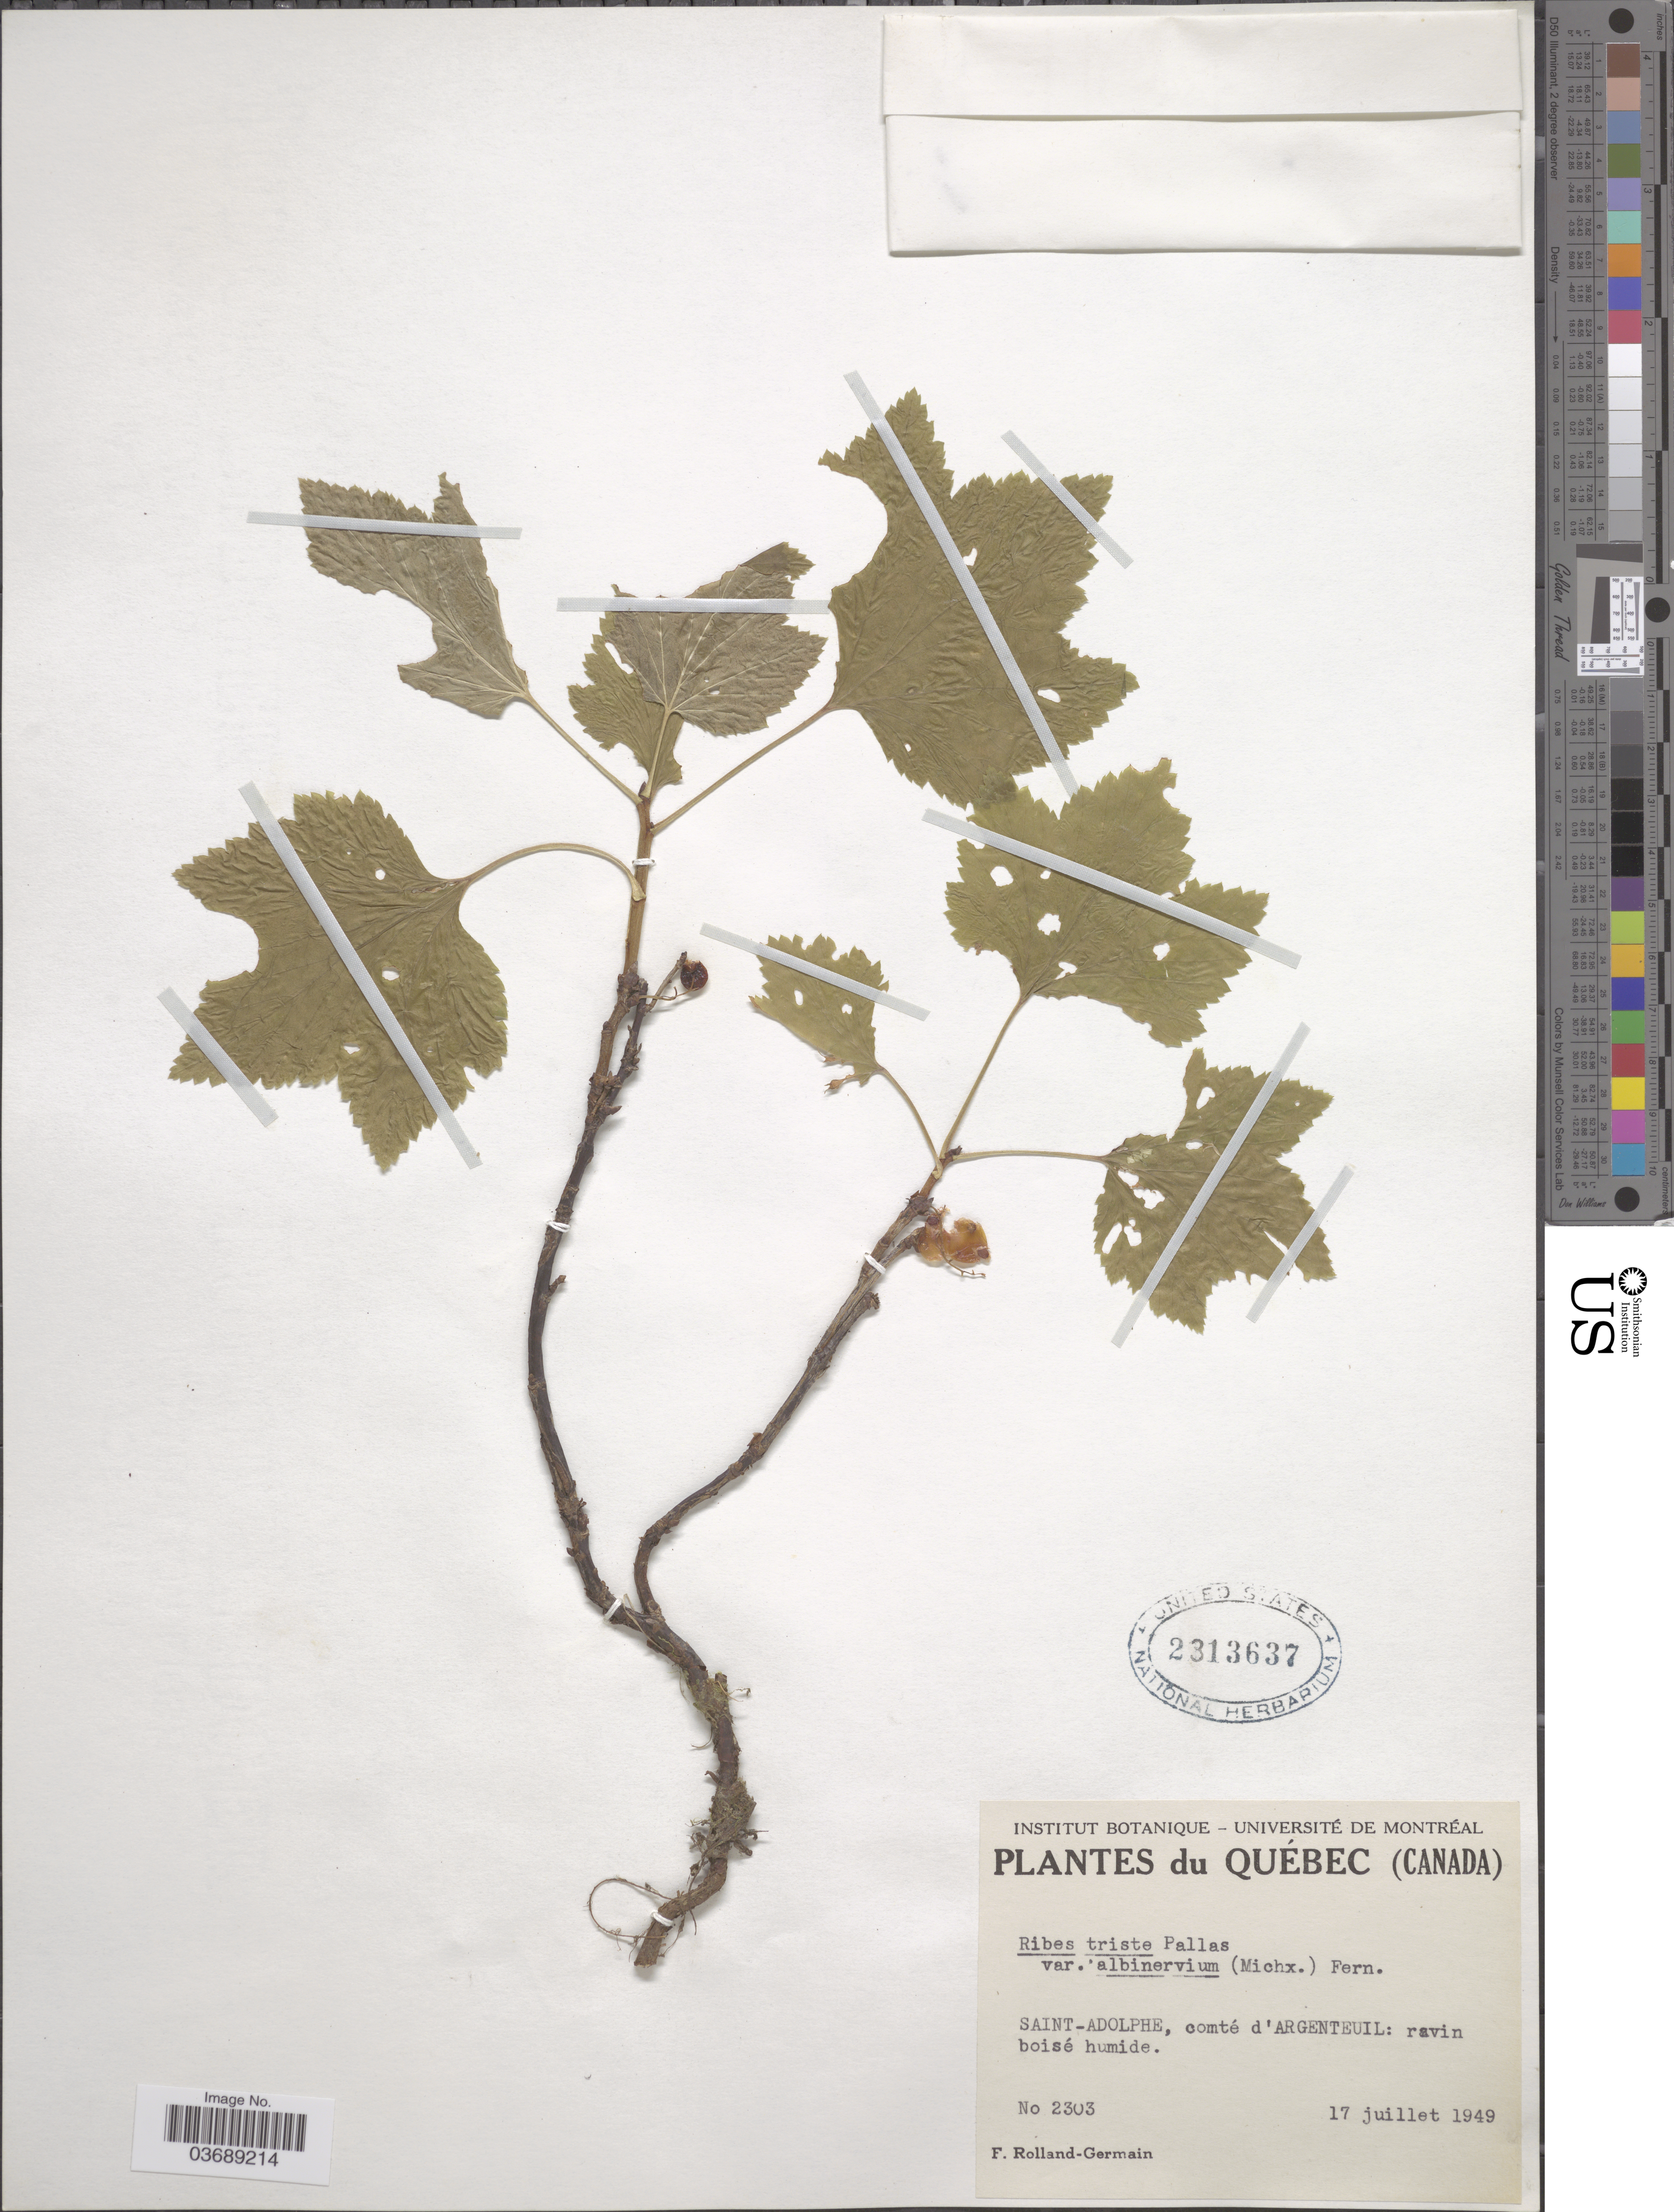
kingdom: Plantae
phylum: Tracheophyta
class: Magnoliopsida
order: Saxifragales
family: Grossulariaceae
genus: Ribes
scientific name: Ribes triste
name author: Pall.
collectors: Rolland-Germain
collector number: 2303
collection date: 1949-07-17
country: Canada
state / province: Quebec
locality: Saint-Adolphe, comté d'Argenteuill: ravin boisé humide.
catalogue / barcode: US 2313637